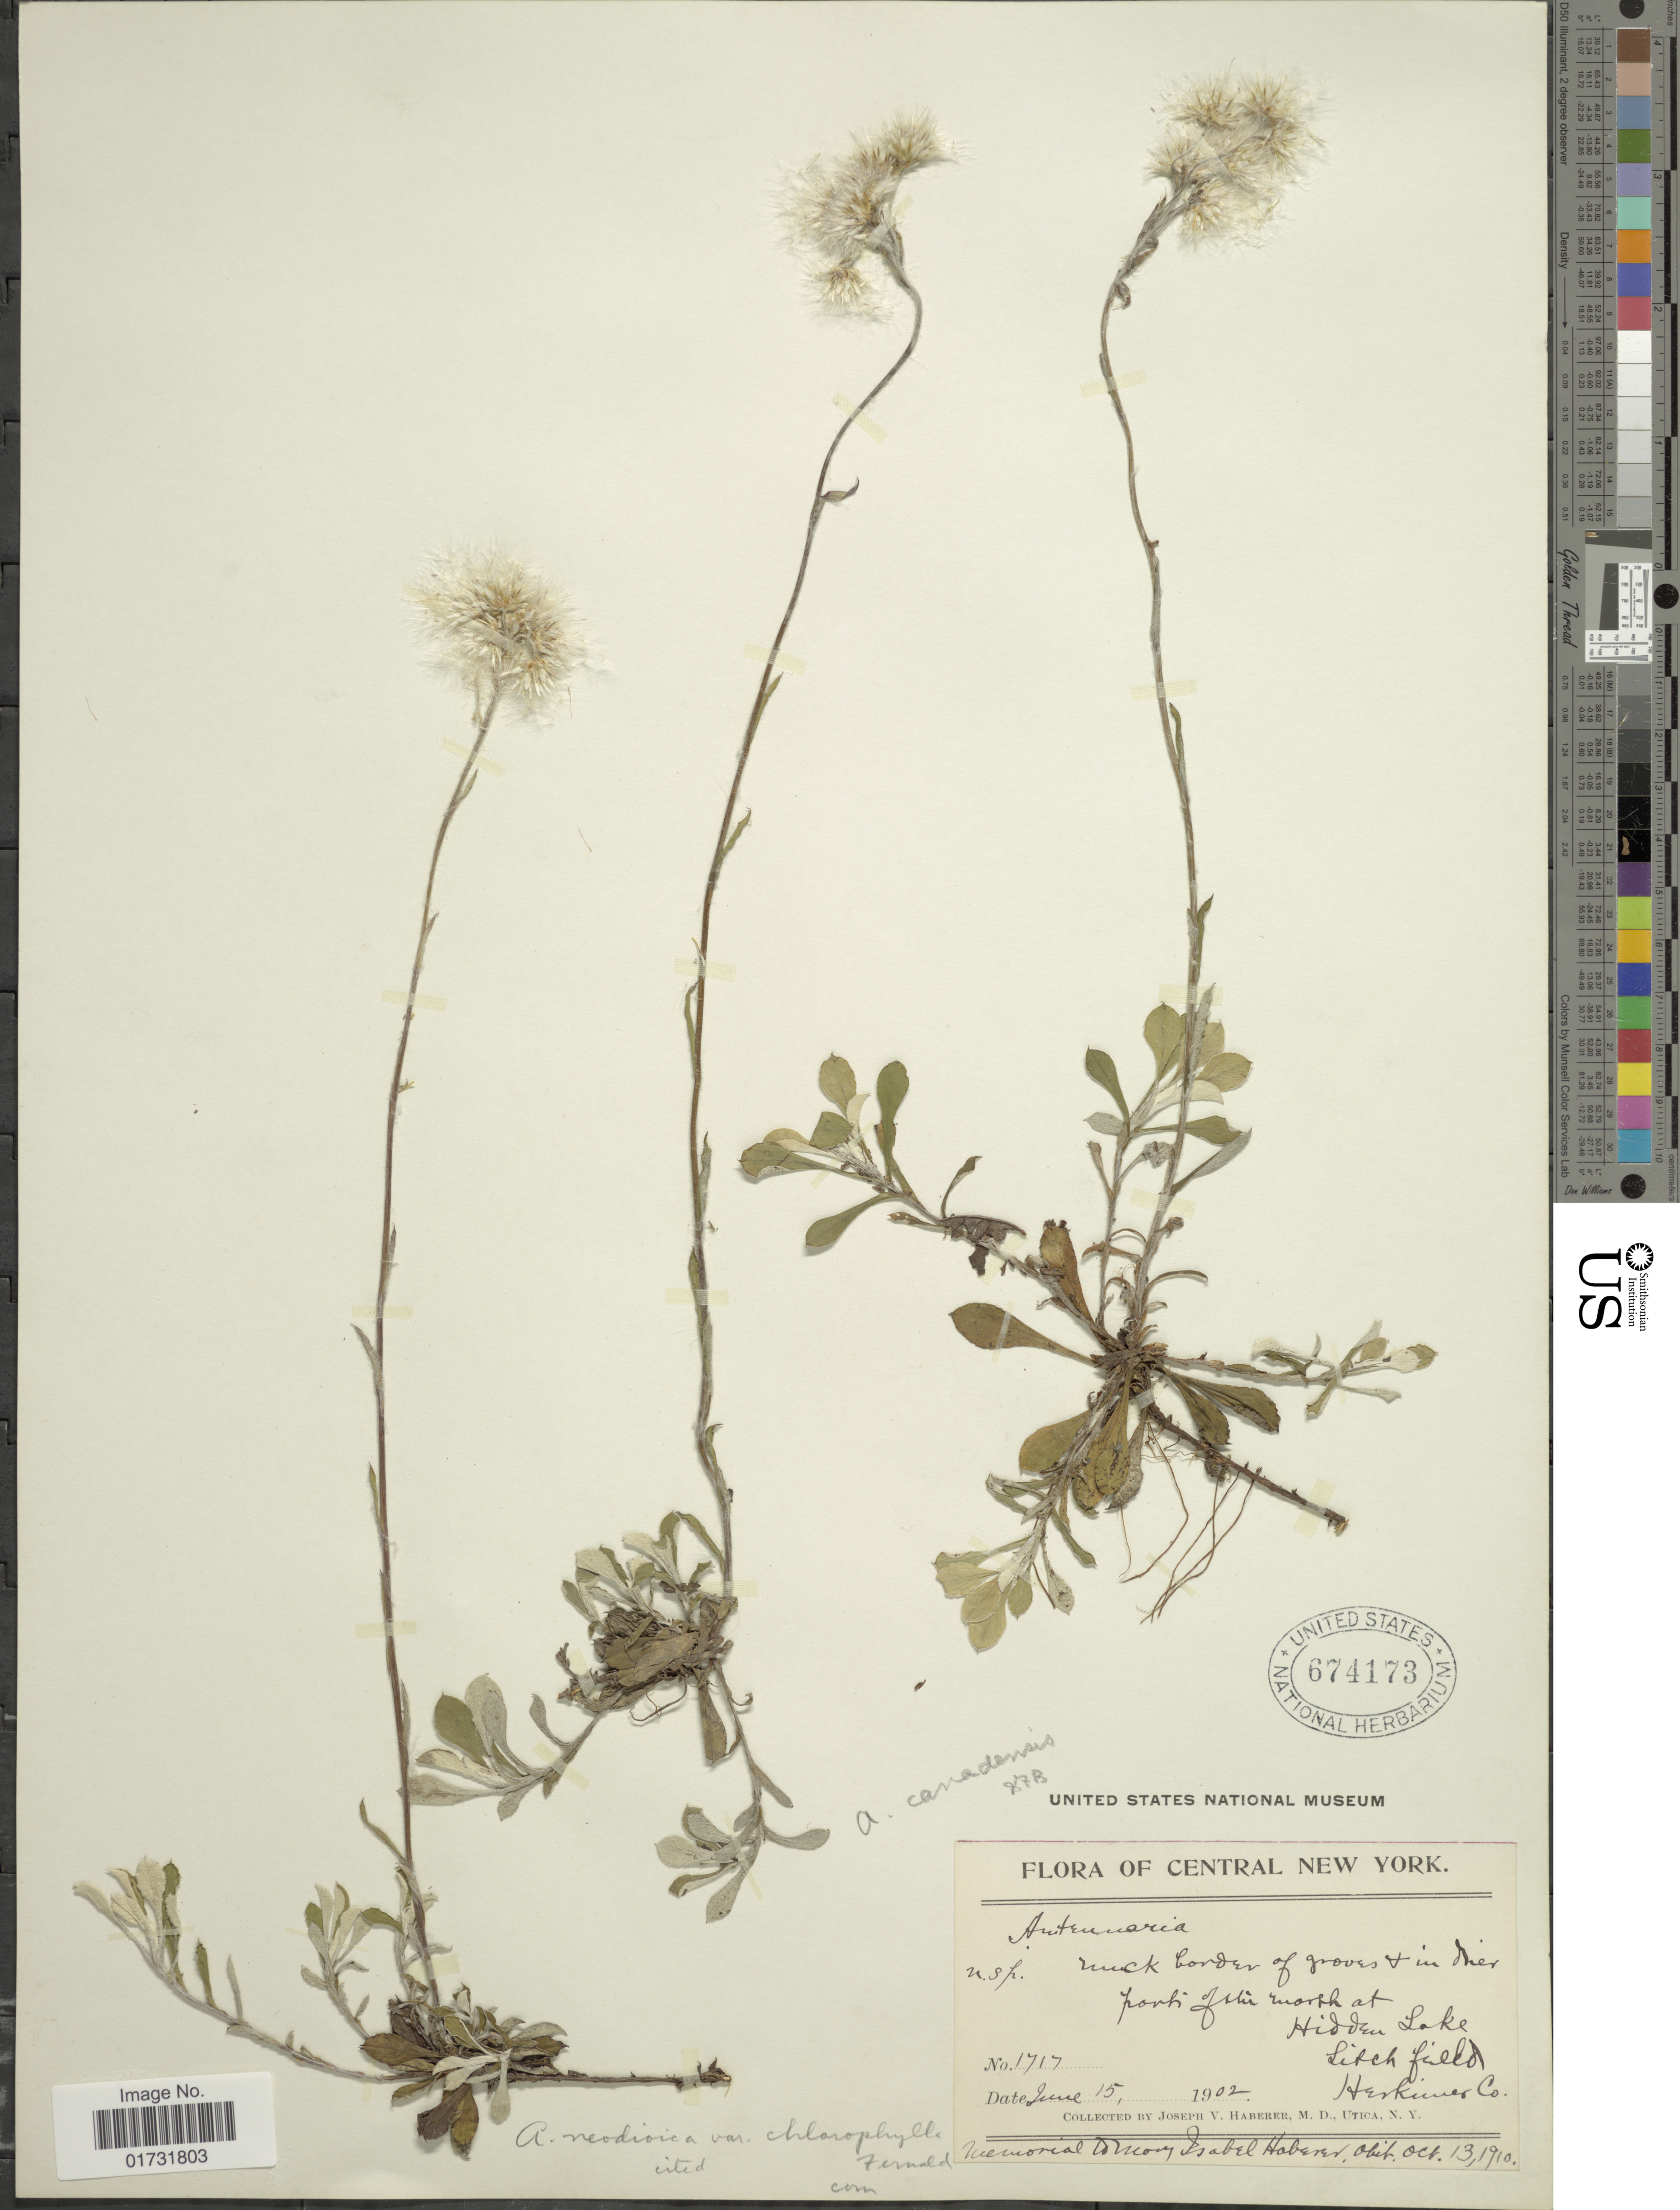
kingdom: Plantae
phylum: Tracheophyta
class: Magnoliopsida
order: Asterales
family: Asteraceae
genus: Antennaria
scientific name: Antennaria neodioica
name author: Greene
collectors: J. V. Haberer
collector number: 1717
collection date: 1902-06-15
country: United States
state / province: New York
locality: Central New York. Hidden Lake. Sitch field. Herkiner Co.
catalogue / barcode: US 674173